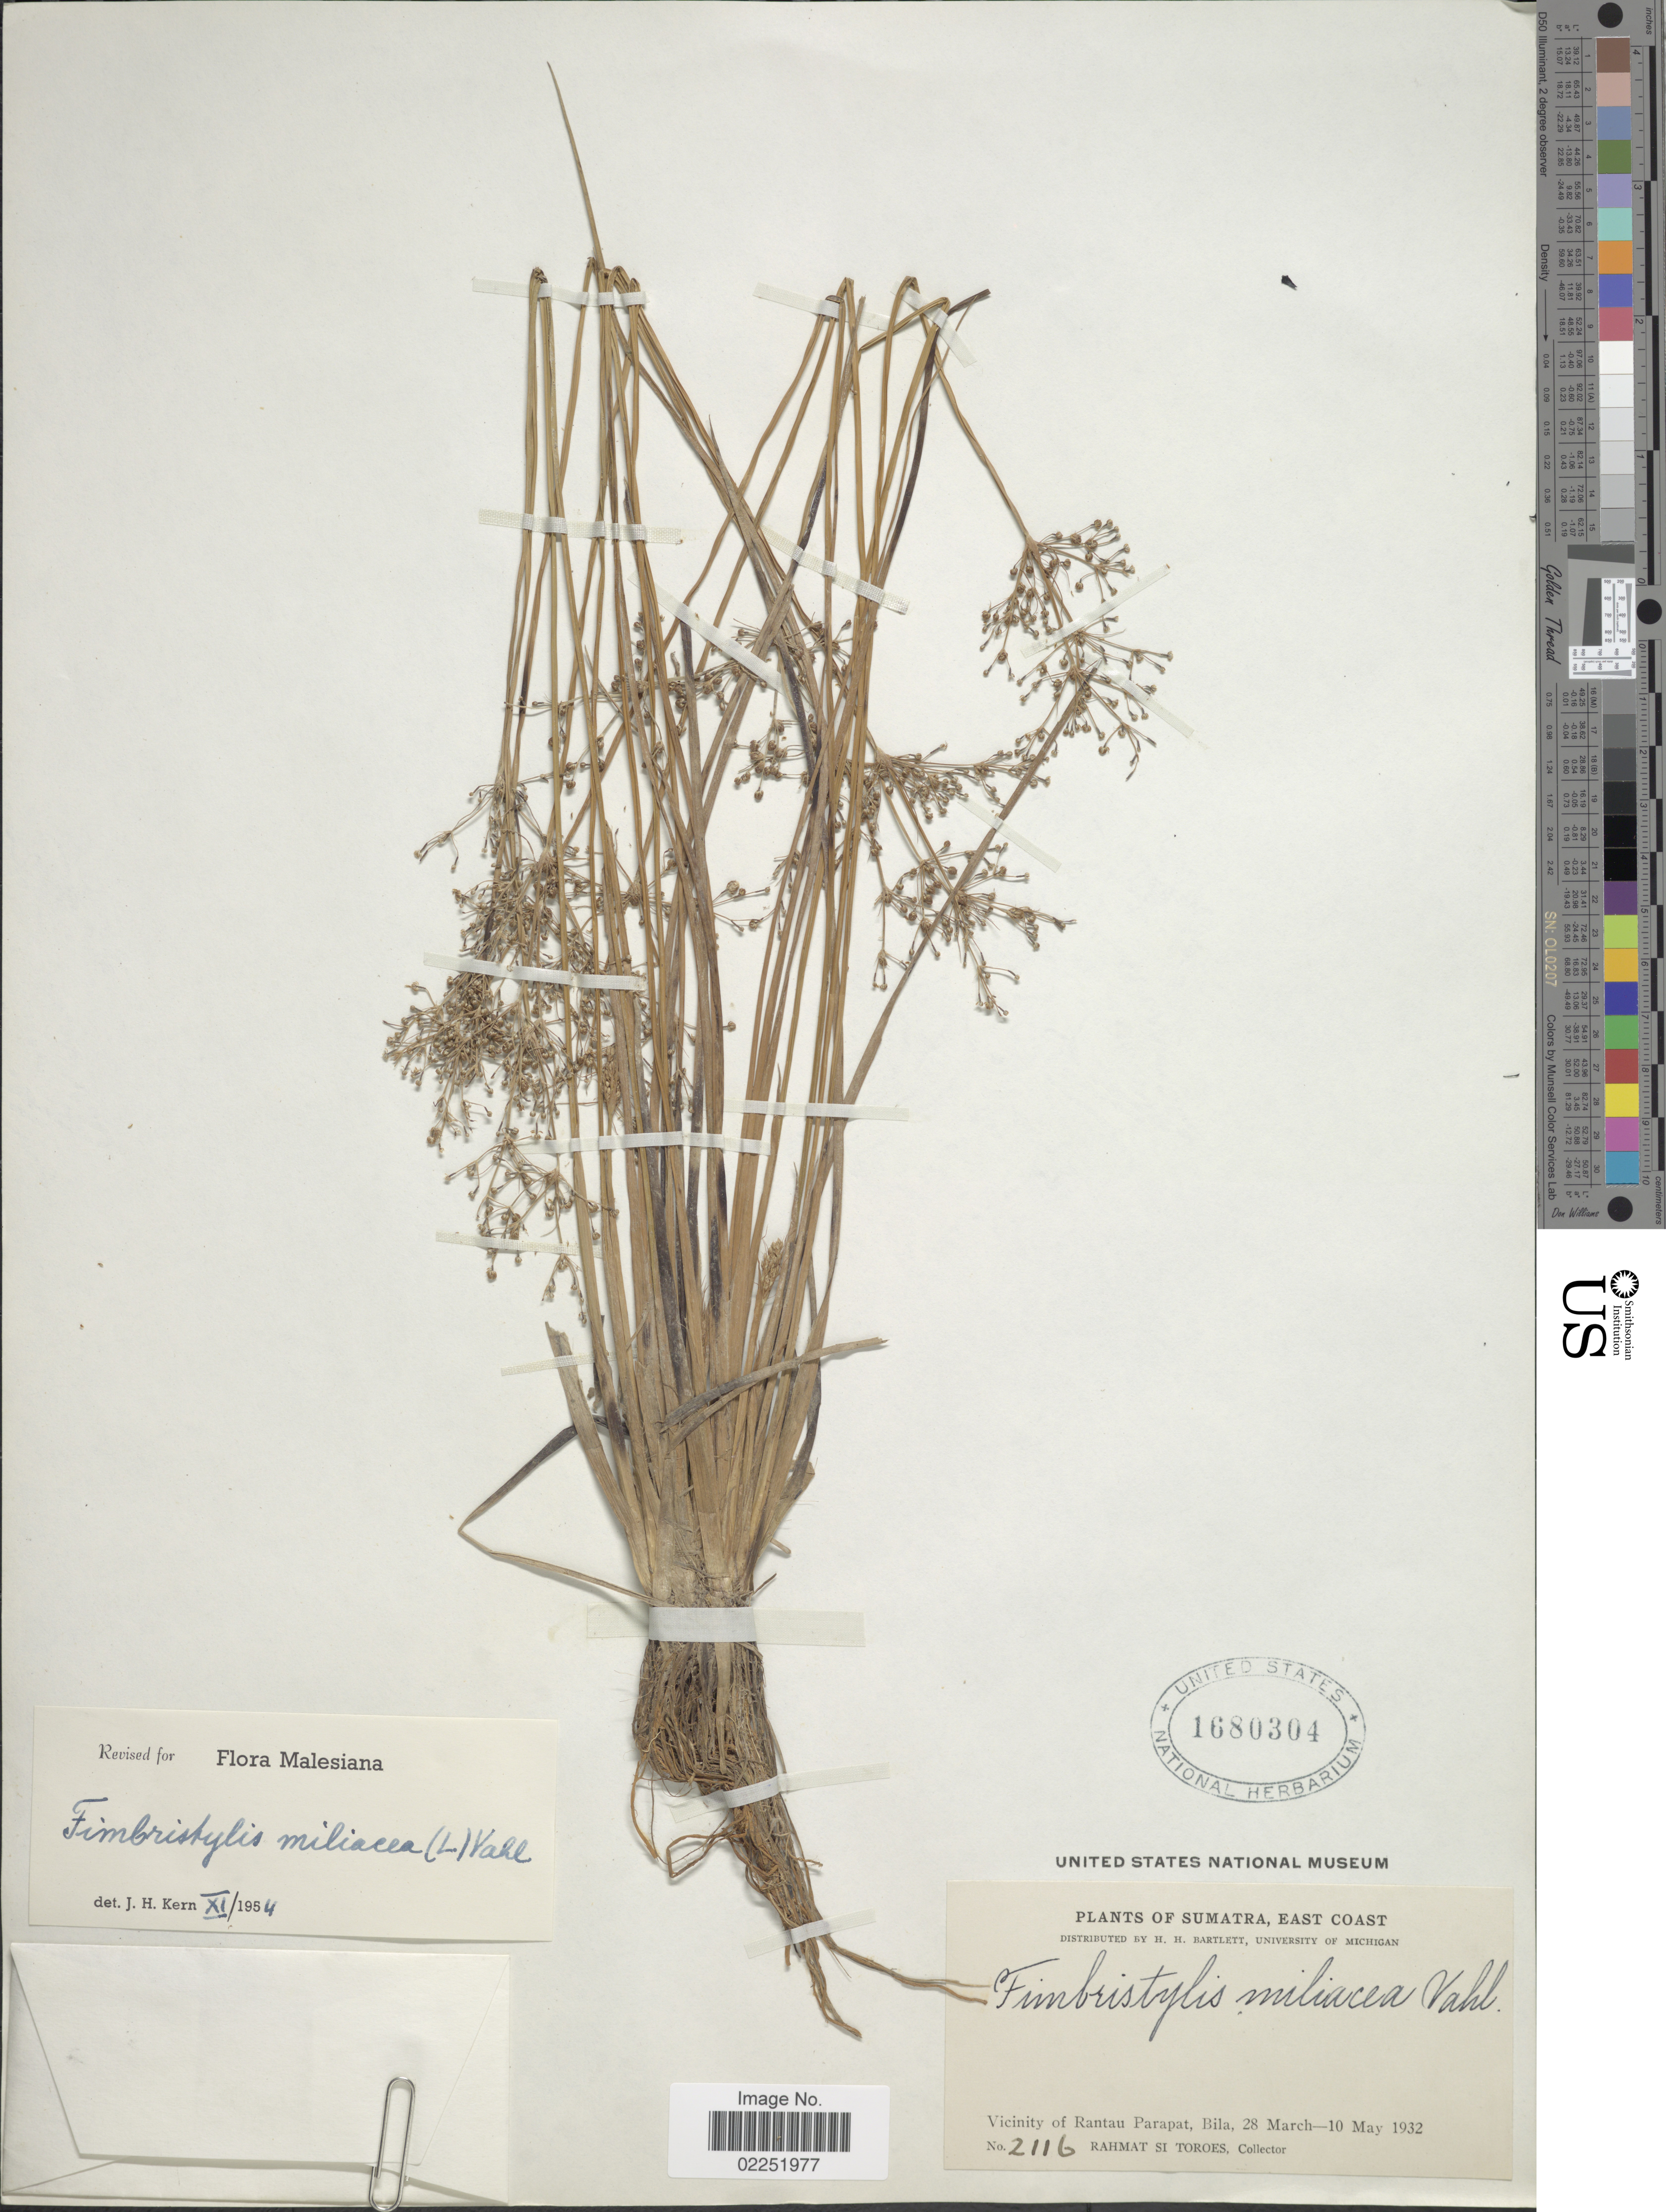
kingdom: Plantae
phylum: Tracheophyta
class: Liliopsida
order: Poales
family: Cyperaceae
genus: Fimbristylis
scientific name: Fimbristylis littoralis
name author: Gaudich.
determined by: Strong, M. T., (US), Smithsonian Institution - National Museum of Natural History (UNITED STATES)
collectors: Rahmat Si Boeea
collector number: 2116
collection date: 1932-03-28/1932-05-10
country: Indonesia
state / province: Sumatra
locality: East Coast, Vicinity of Rantau Parapat, Bila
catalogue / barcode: US 1680304